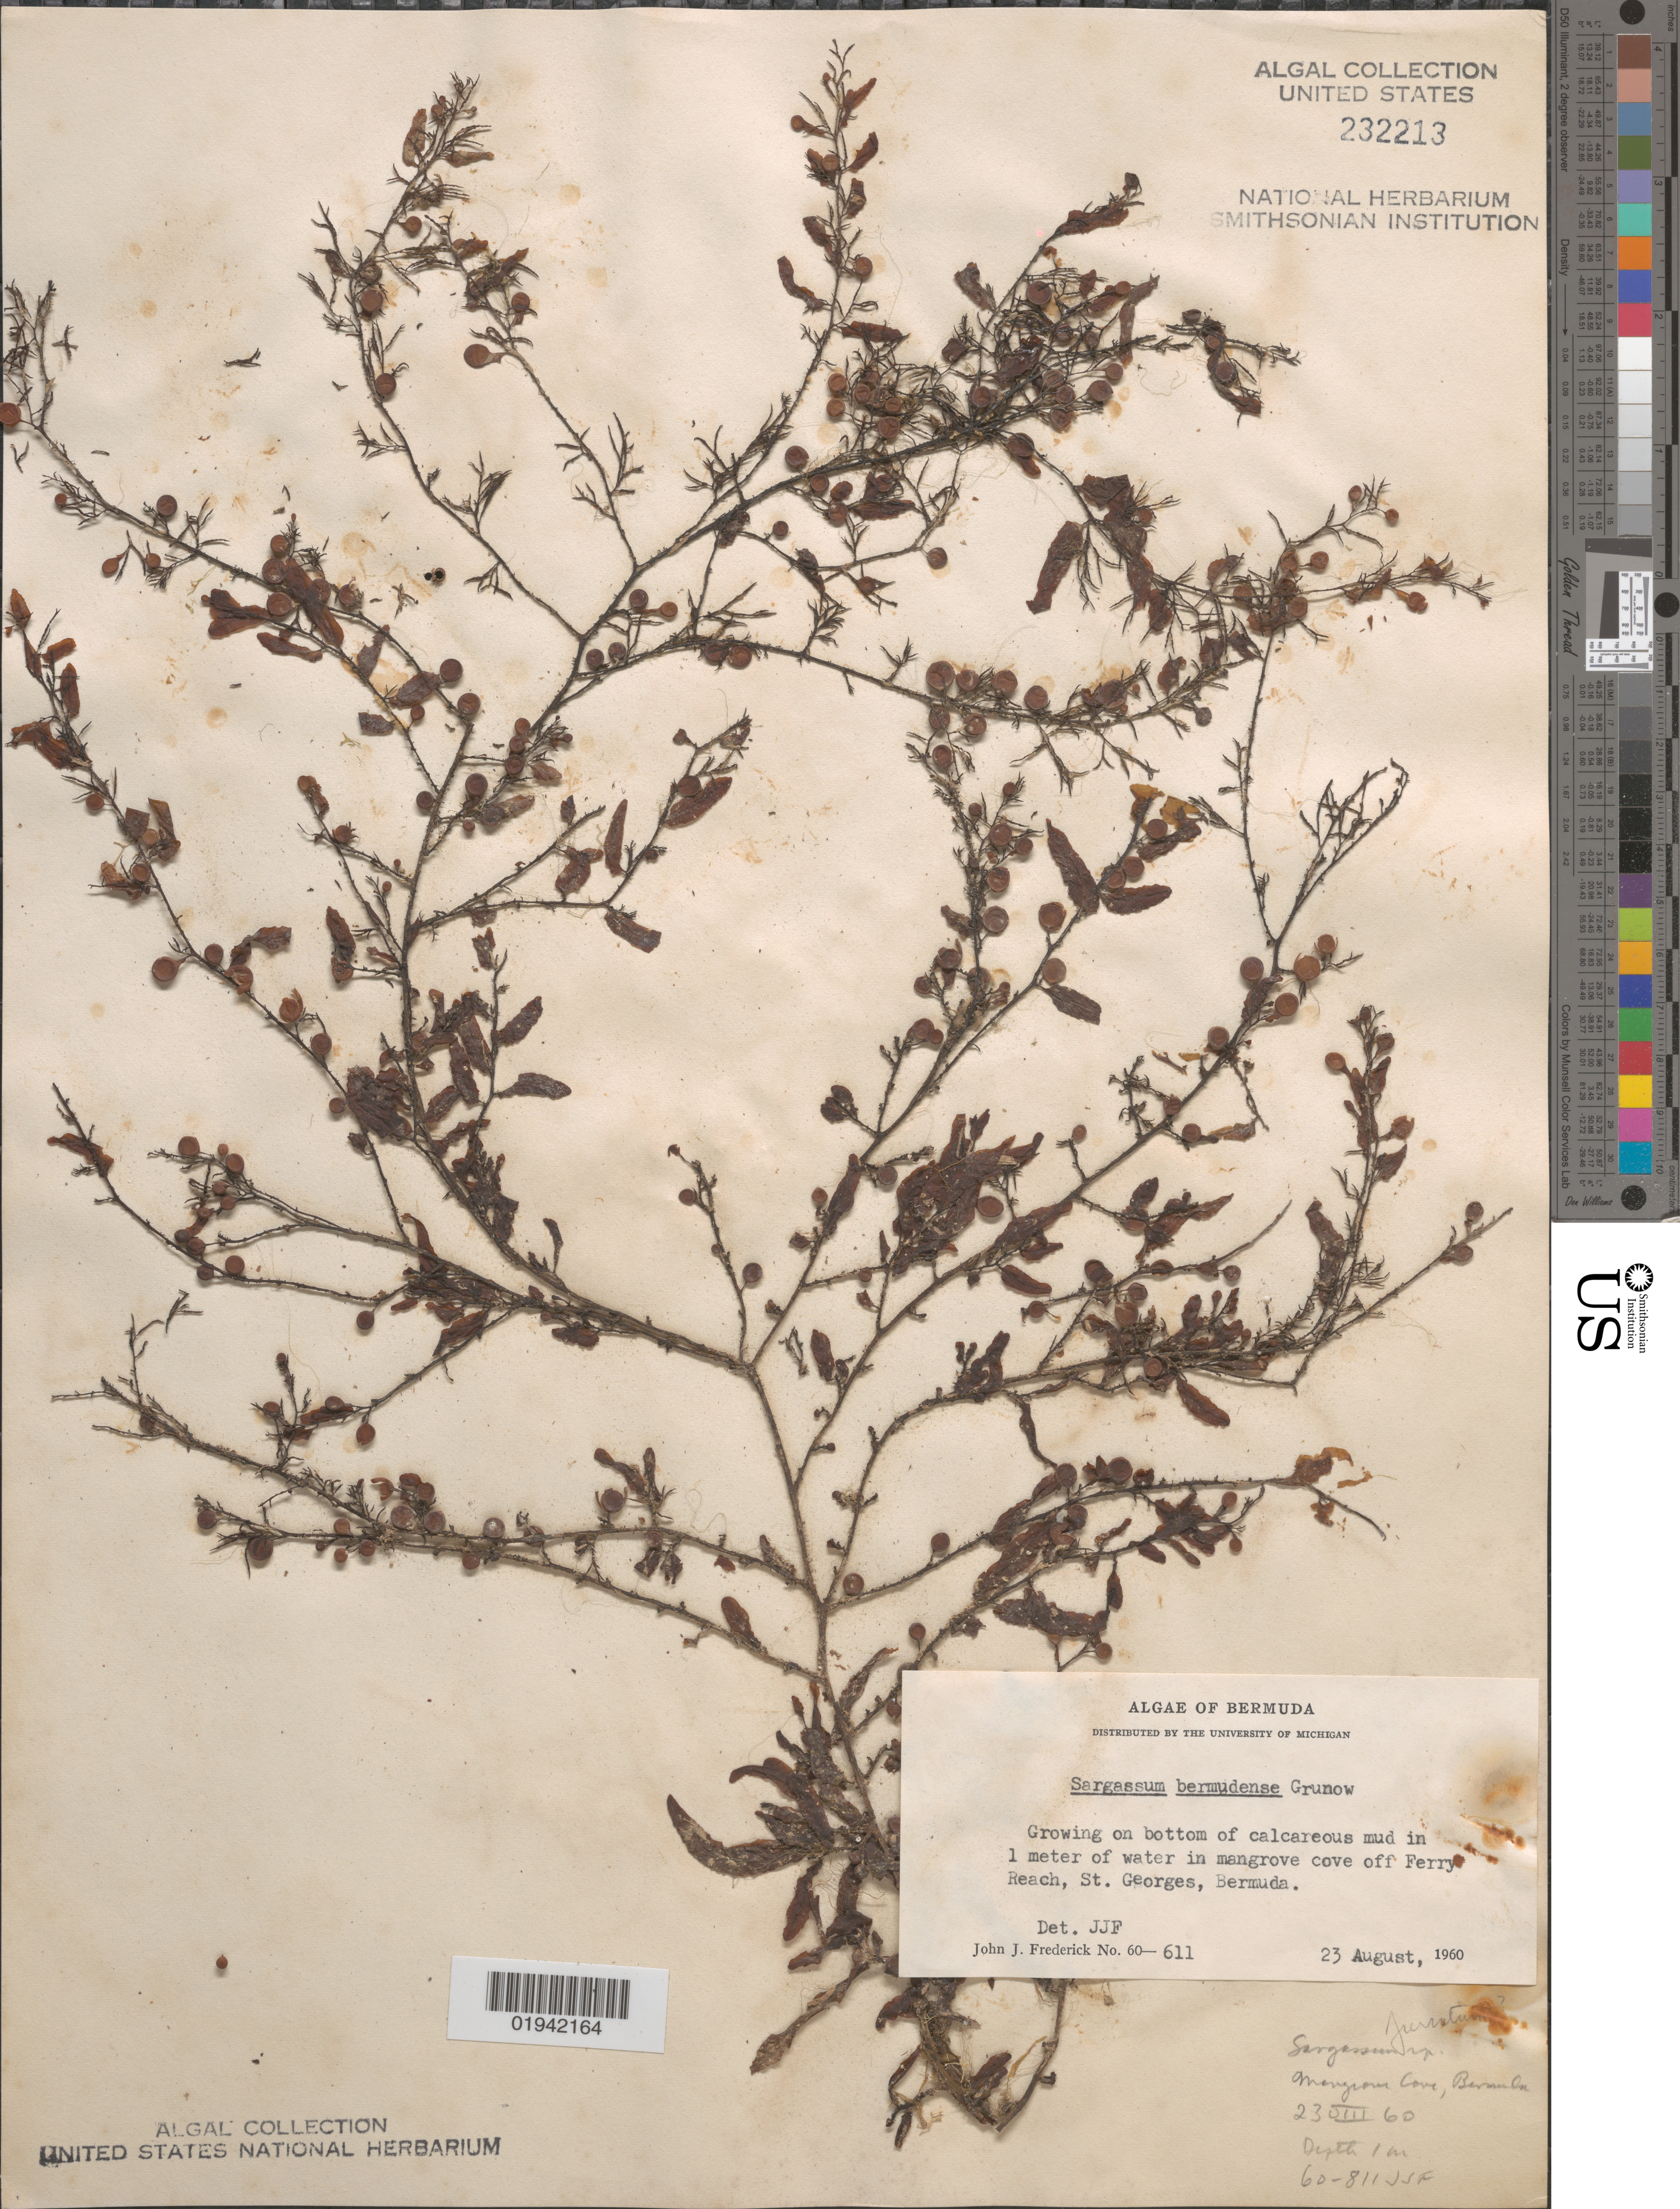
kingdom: Chromista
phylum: Ochrophyta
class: Phaeophyceae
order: Fucales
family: Sargassaceae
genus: Sargassum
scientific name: Sargassum bermudense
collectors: J. Frederick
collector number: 60-611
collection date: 1960-08-23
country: Bermuda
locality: Growing on bottom of calcareous mud in 1 meter of water in mangrove cove off Ferry Reach, St. Georges.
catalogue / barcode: US 232213